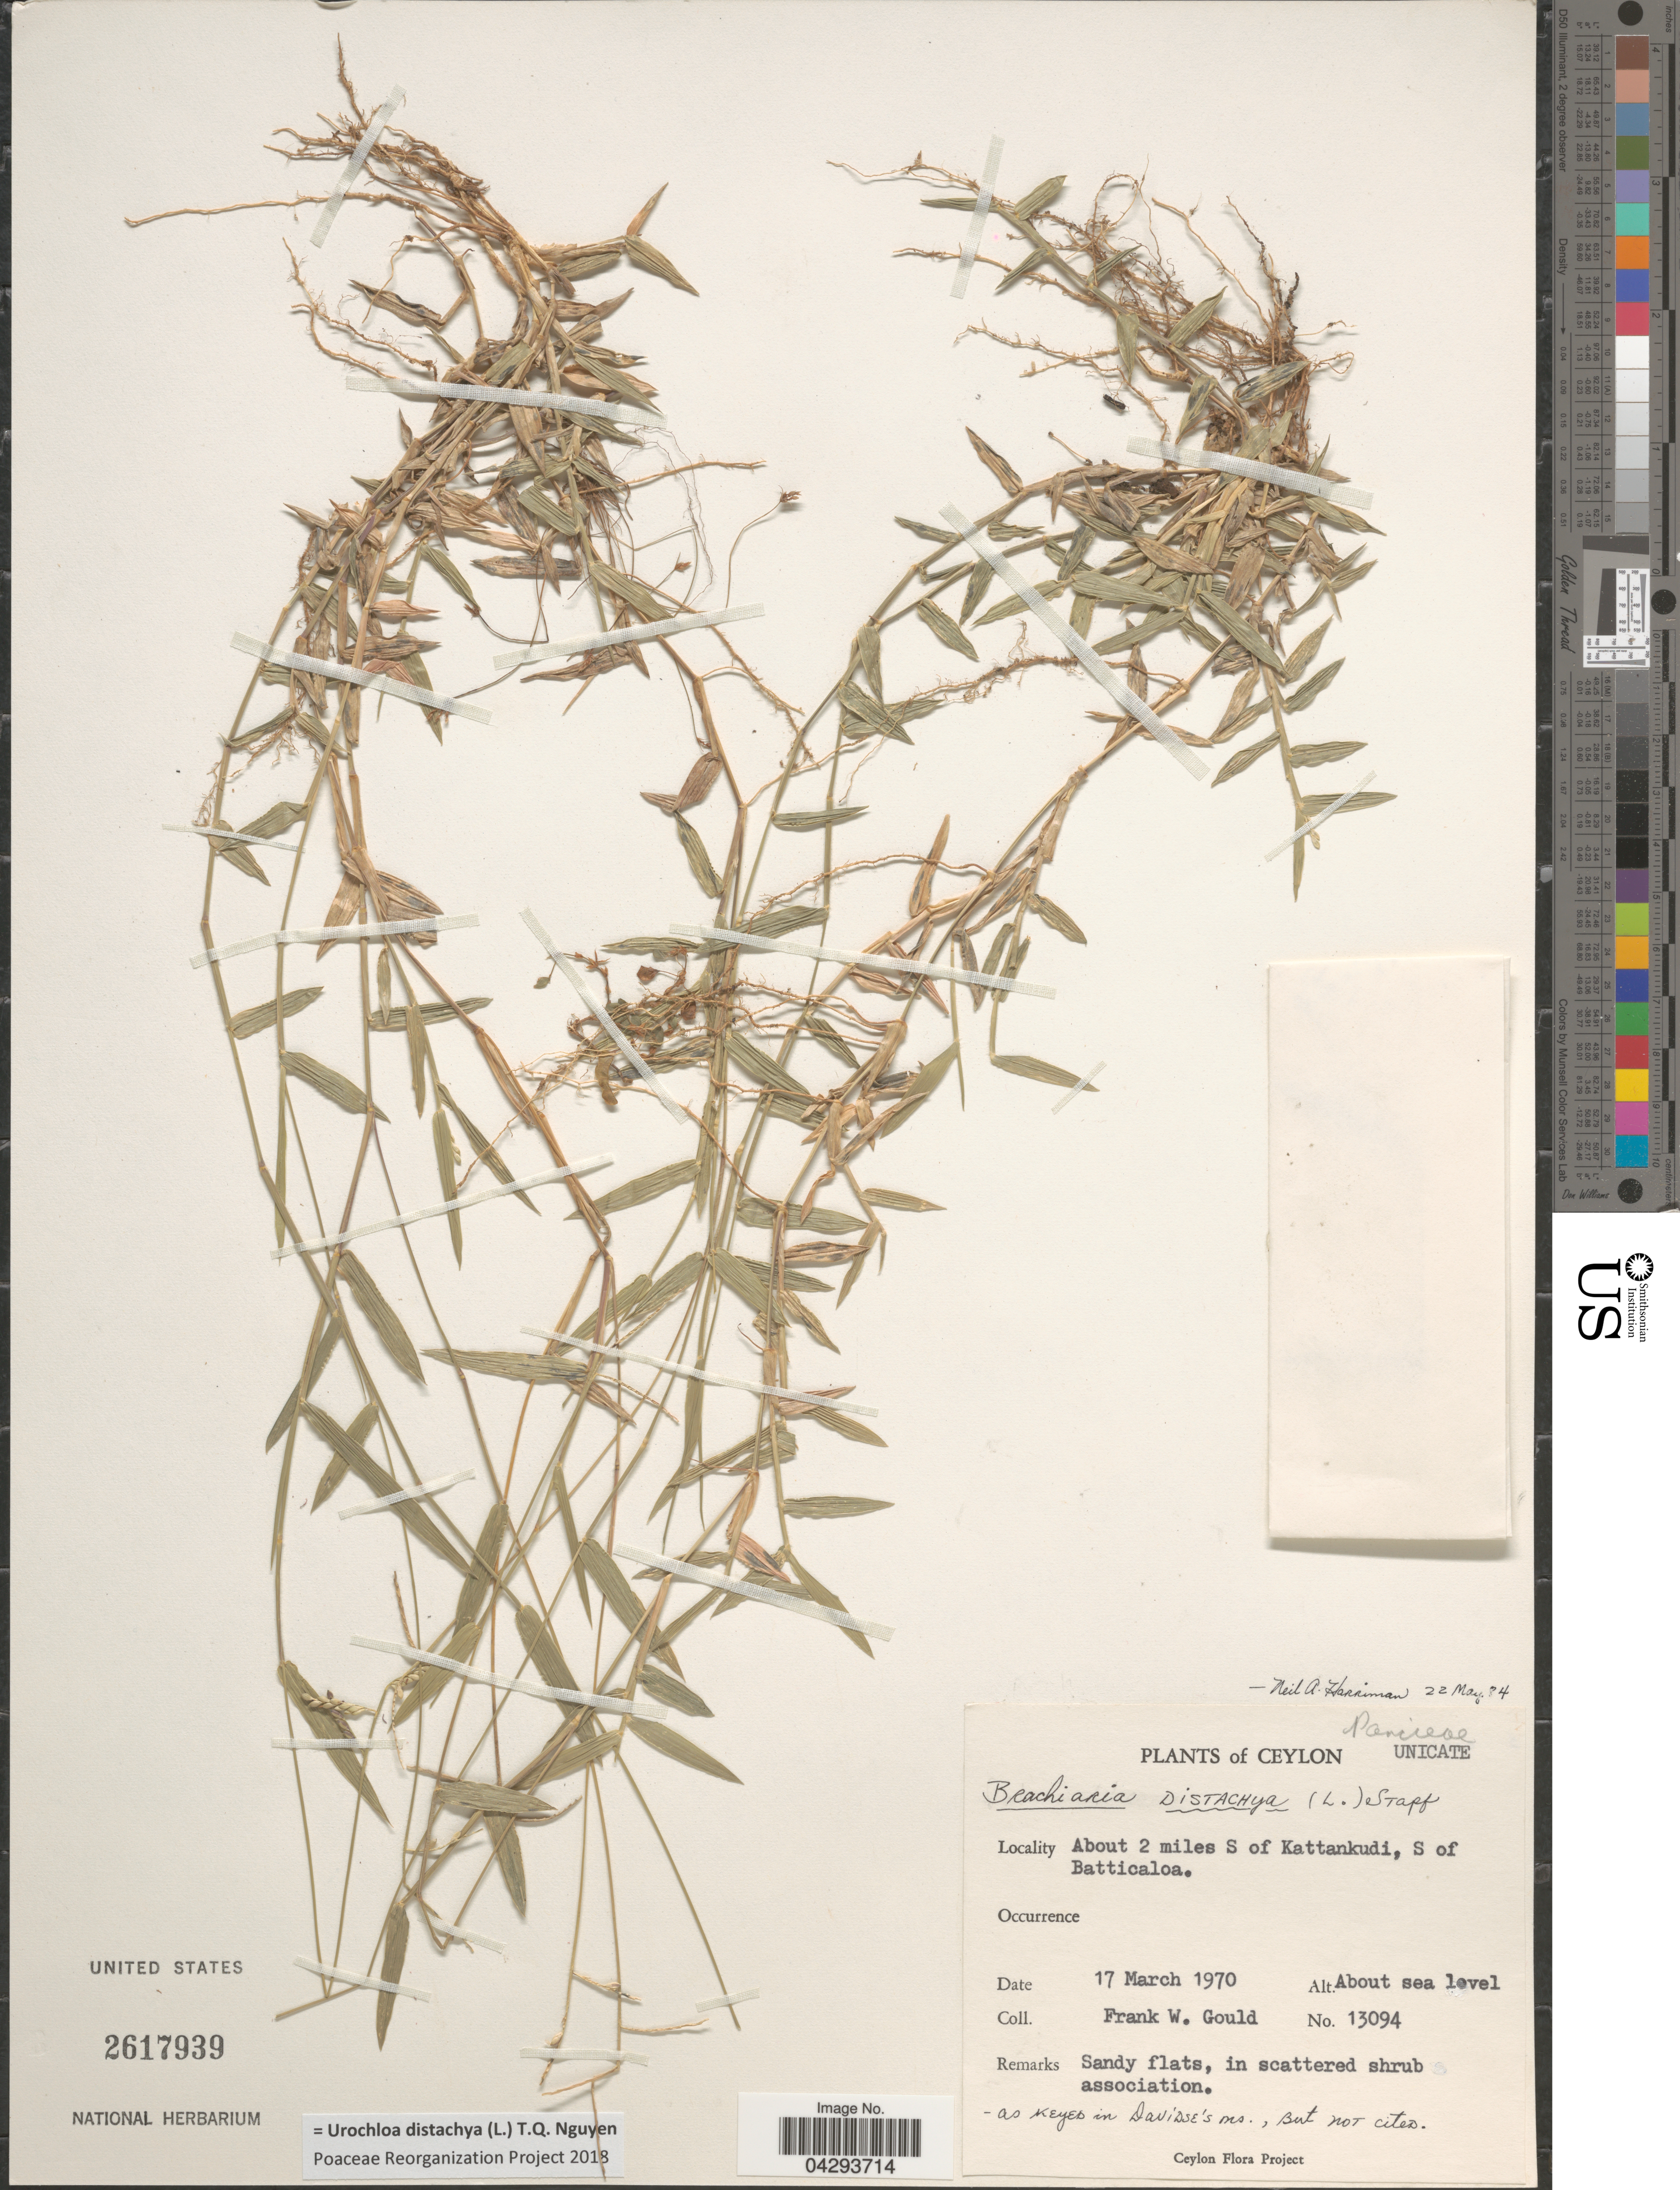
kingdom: Plantae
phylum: Tracheophyta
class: Liliopsida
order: Poales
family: Poaceae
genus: Urochloa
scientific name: Urochloa distachya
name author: (L.) T.Q. Nguyen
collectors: F. W. Gould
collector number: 13094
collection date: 1970-03-17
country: Sri Lanka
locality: Ceylon. About 2 miles S of Kattankudi, S of Batticaloa.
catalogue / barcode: US 2617939